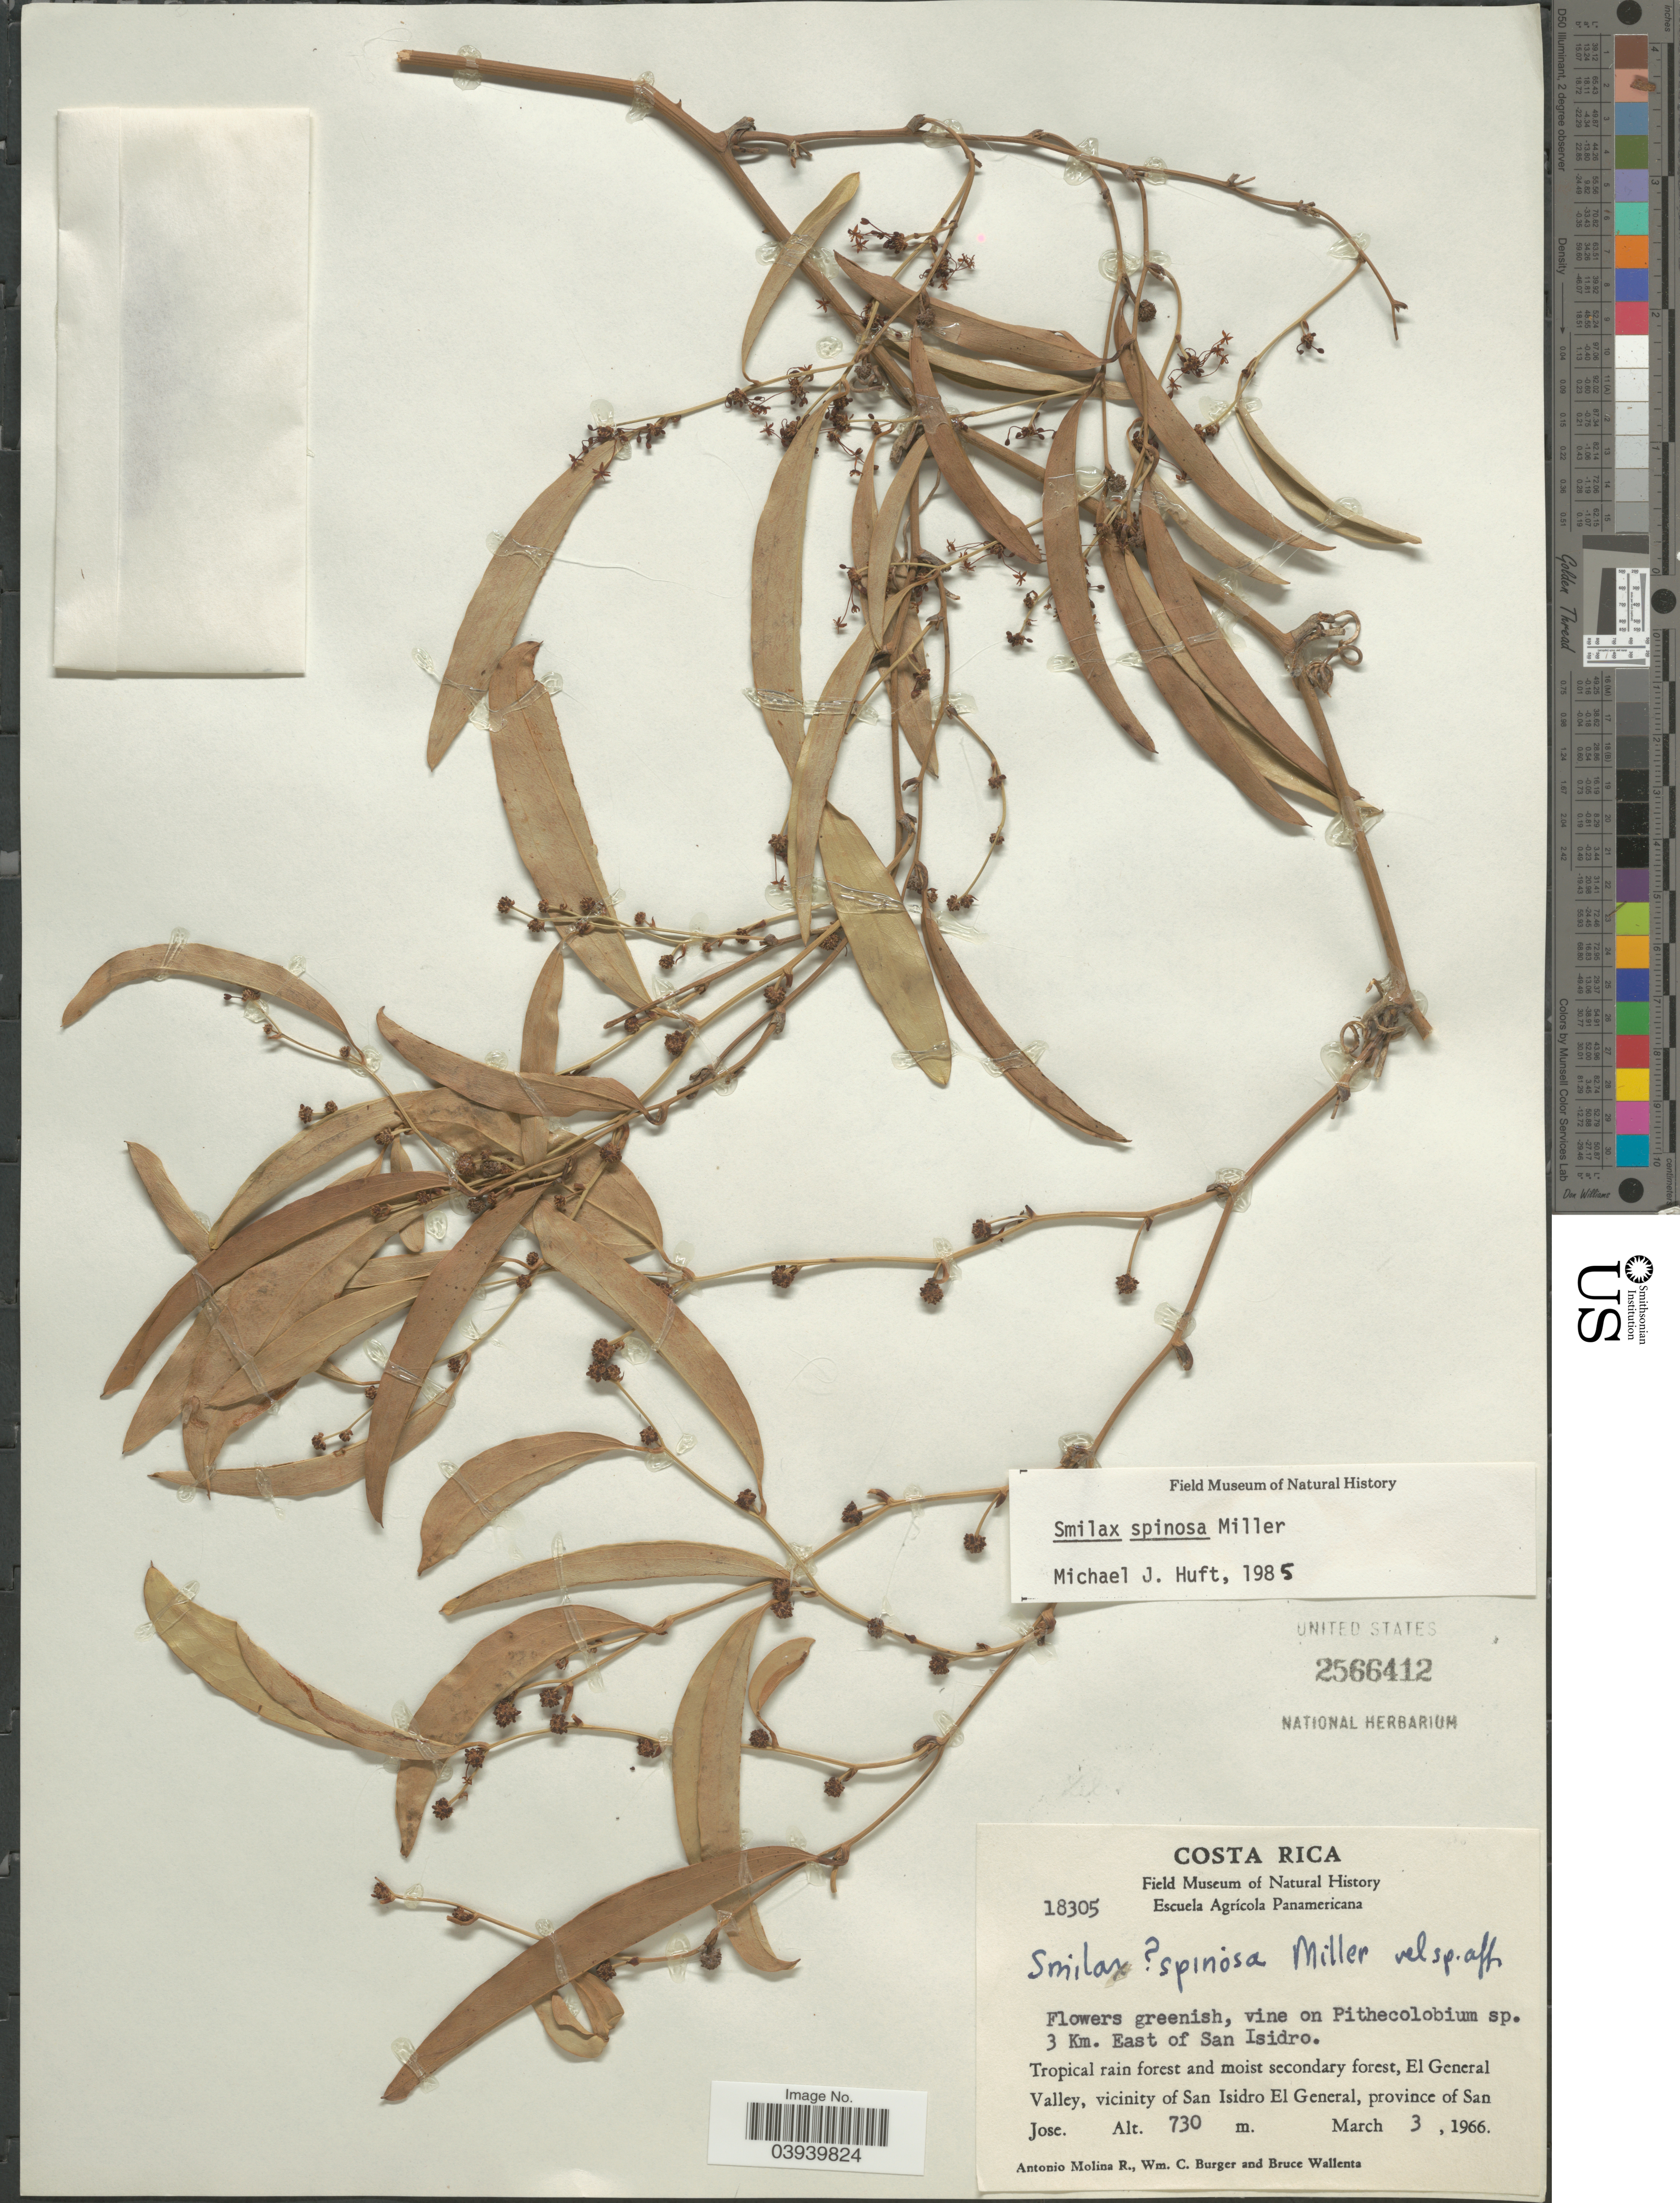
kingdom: Plantae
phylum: Tracheophyta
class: Liliopsida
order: Liliales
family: Smilacaceae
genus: Smilax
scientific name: Smilax spinosa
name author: Mill.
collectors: A. Molina R., W. Burger & B. Wallenta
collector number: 18305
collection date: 1966-03-03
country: Costa Rica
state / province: San José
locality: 3 Km. East of San Isidro. Tropical rain forest and moist secondary forest, El General Valley, vicinity of San Isidro El General.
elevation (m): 730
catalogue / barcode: US 2566412